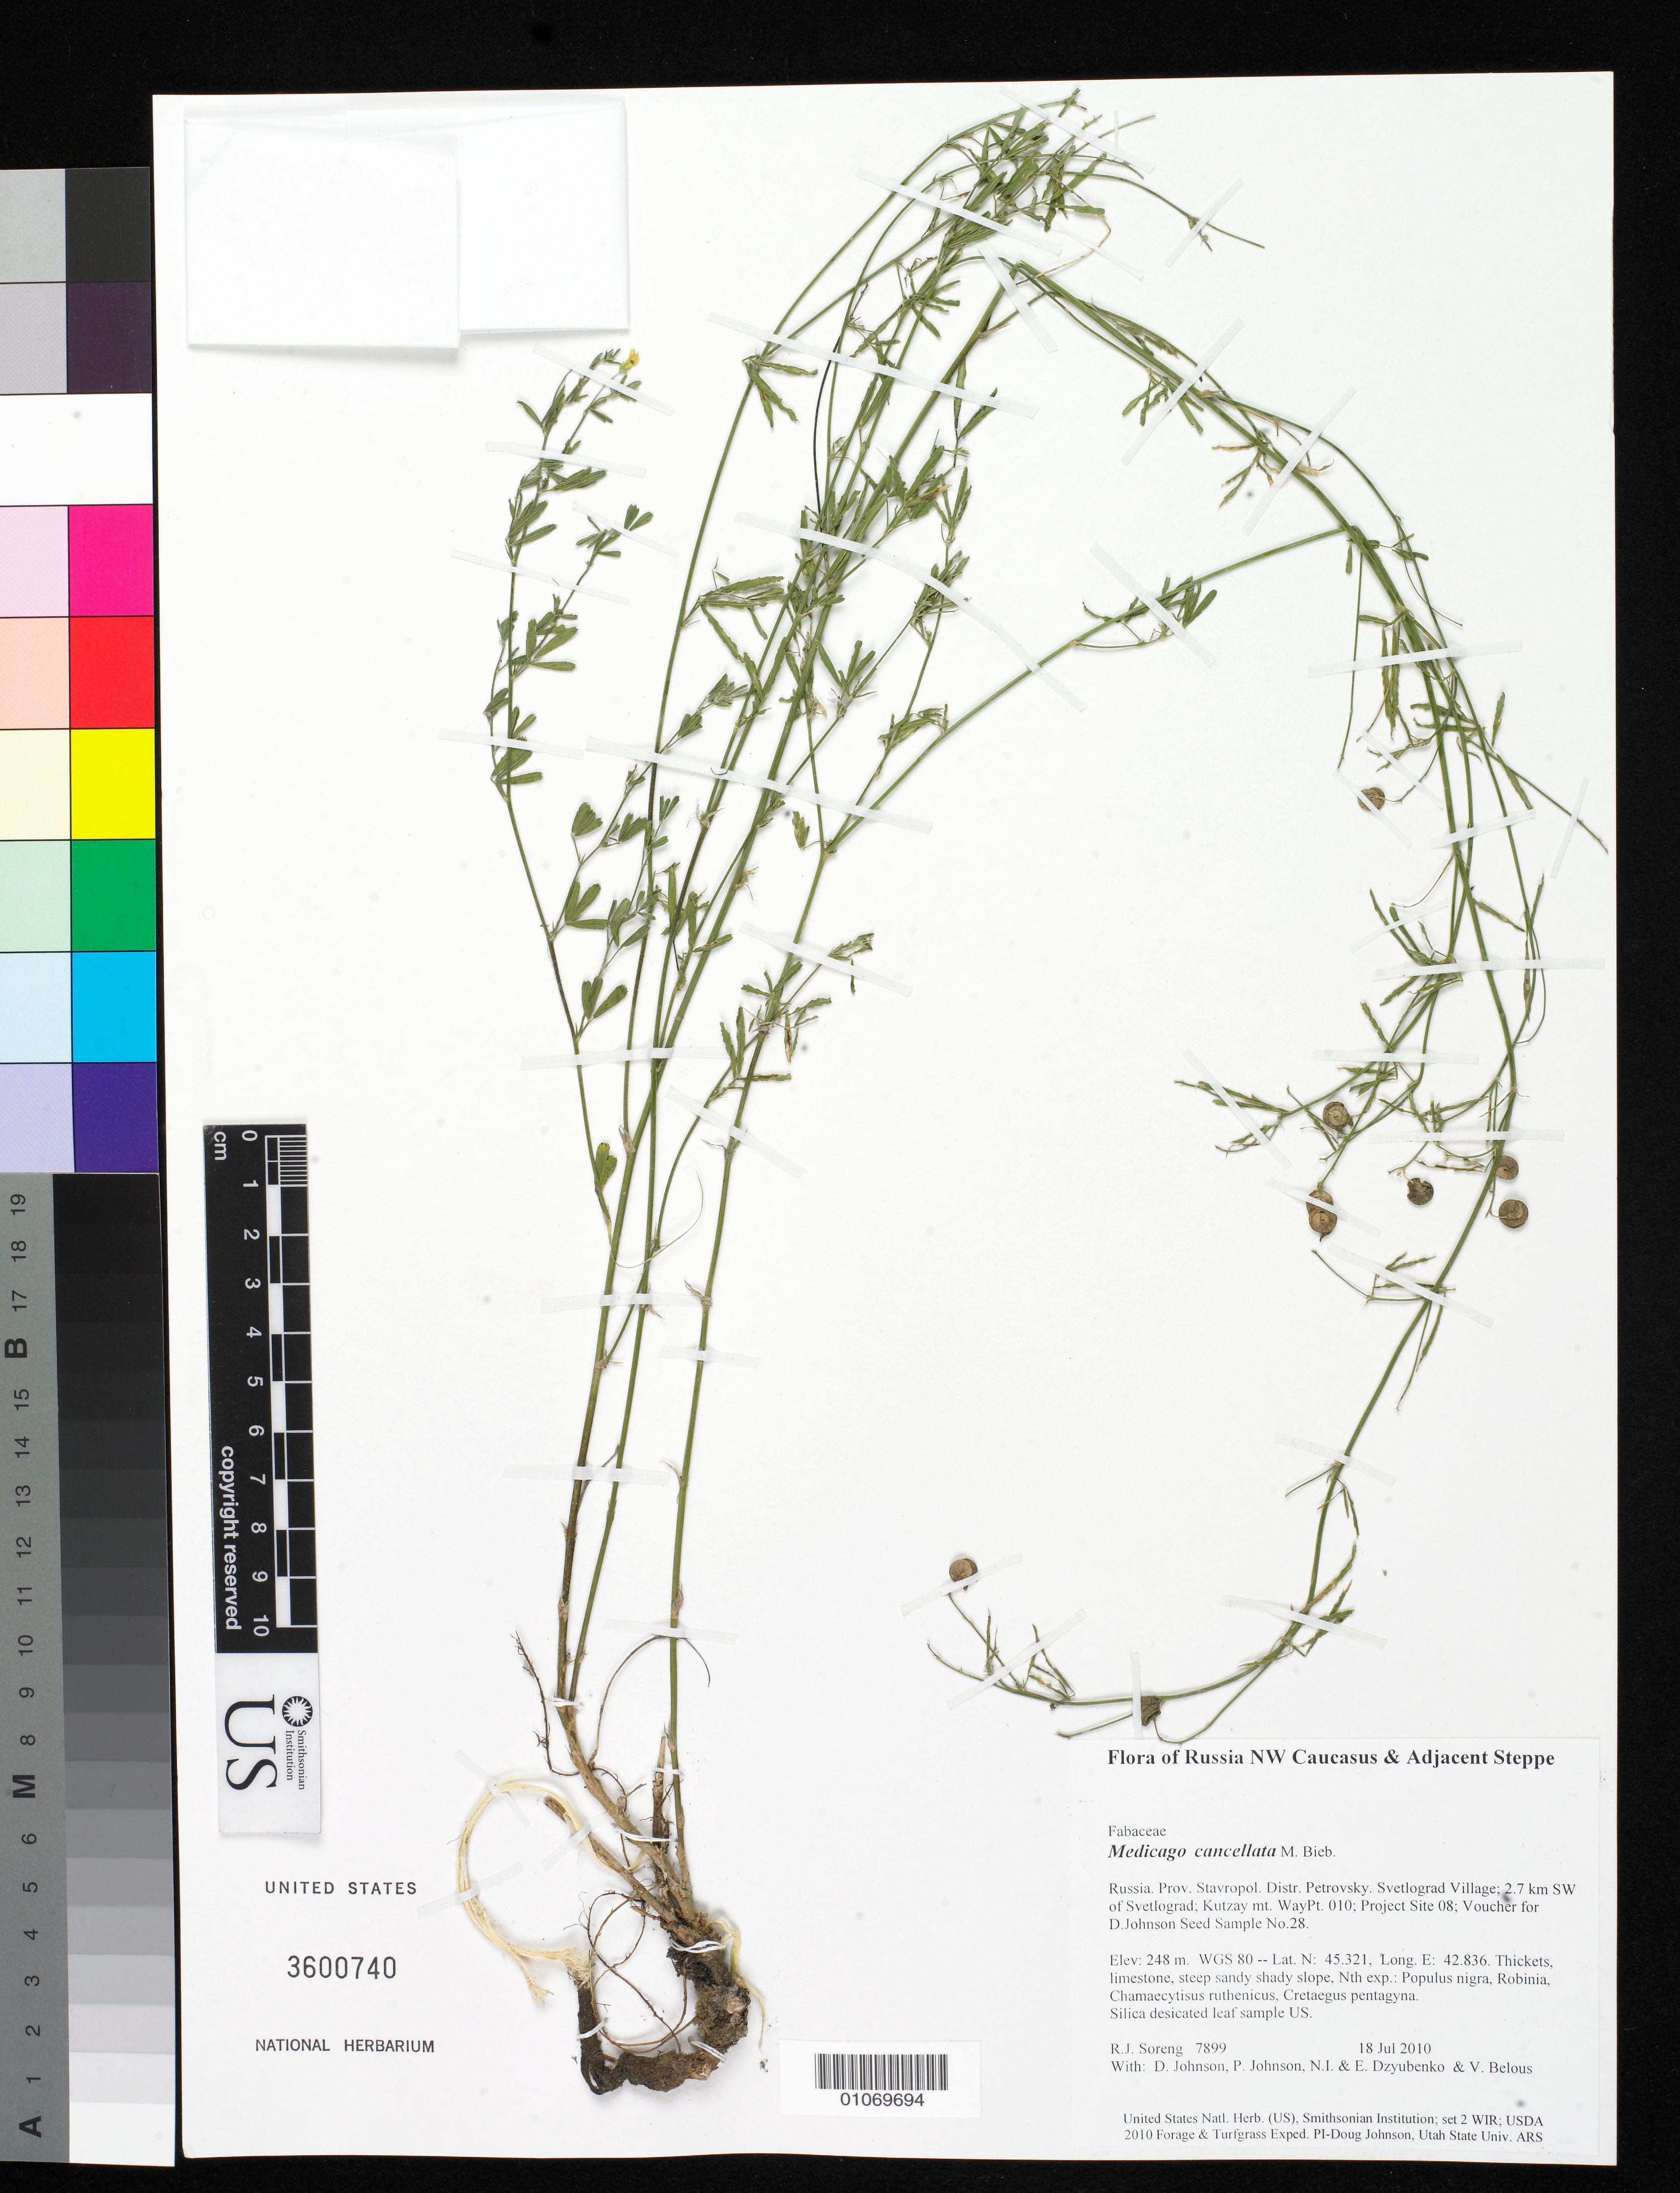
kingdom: Plantae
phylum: Tracheophyta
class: Magnoliopsida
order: Fabales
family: Fabaceae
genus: Medicago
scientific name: Medicago cancellata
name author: M. Bieb.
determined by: Dzyubenko, N. I.; Dzyubenko, E.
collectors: R. J. Soreng, D. Johnson, P. Johnson, N. Dzyubenko, E. Dzyubenko & V. Belous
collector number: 7899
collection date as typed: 18 Jul 2010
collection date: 2010-07-18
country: Russian Federation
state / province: Stavropol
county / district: Petrovsky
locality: Svetlograd Village; 2.7 km SW of Svetlograd; Kutzay mt.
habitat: Thickets, limestone, steep sandy shady slope, Nth exp.: Populus nigra, Robinia, Chamaecytisus ruthenicus, Cretaegus pentagyna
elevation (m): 248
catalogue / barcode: US 3600740